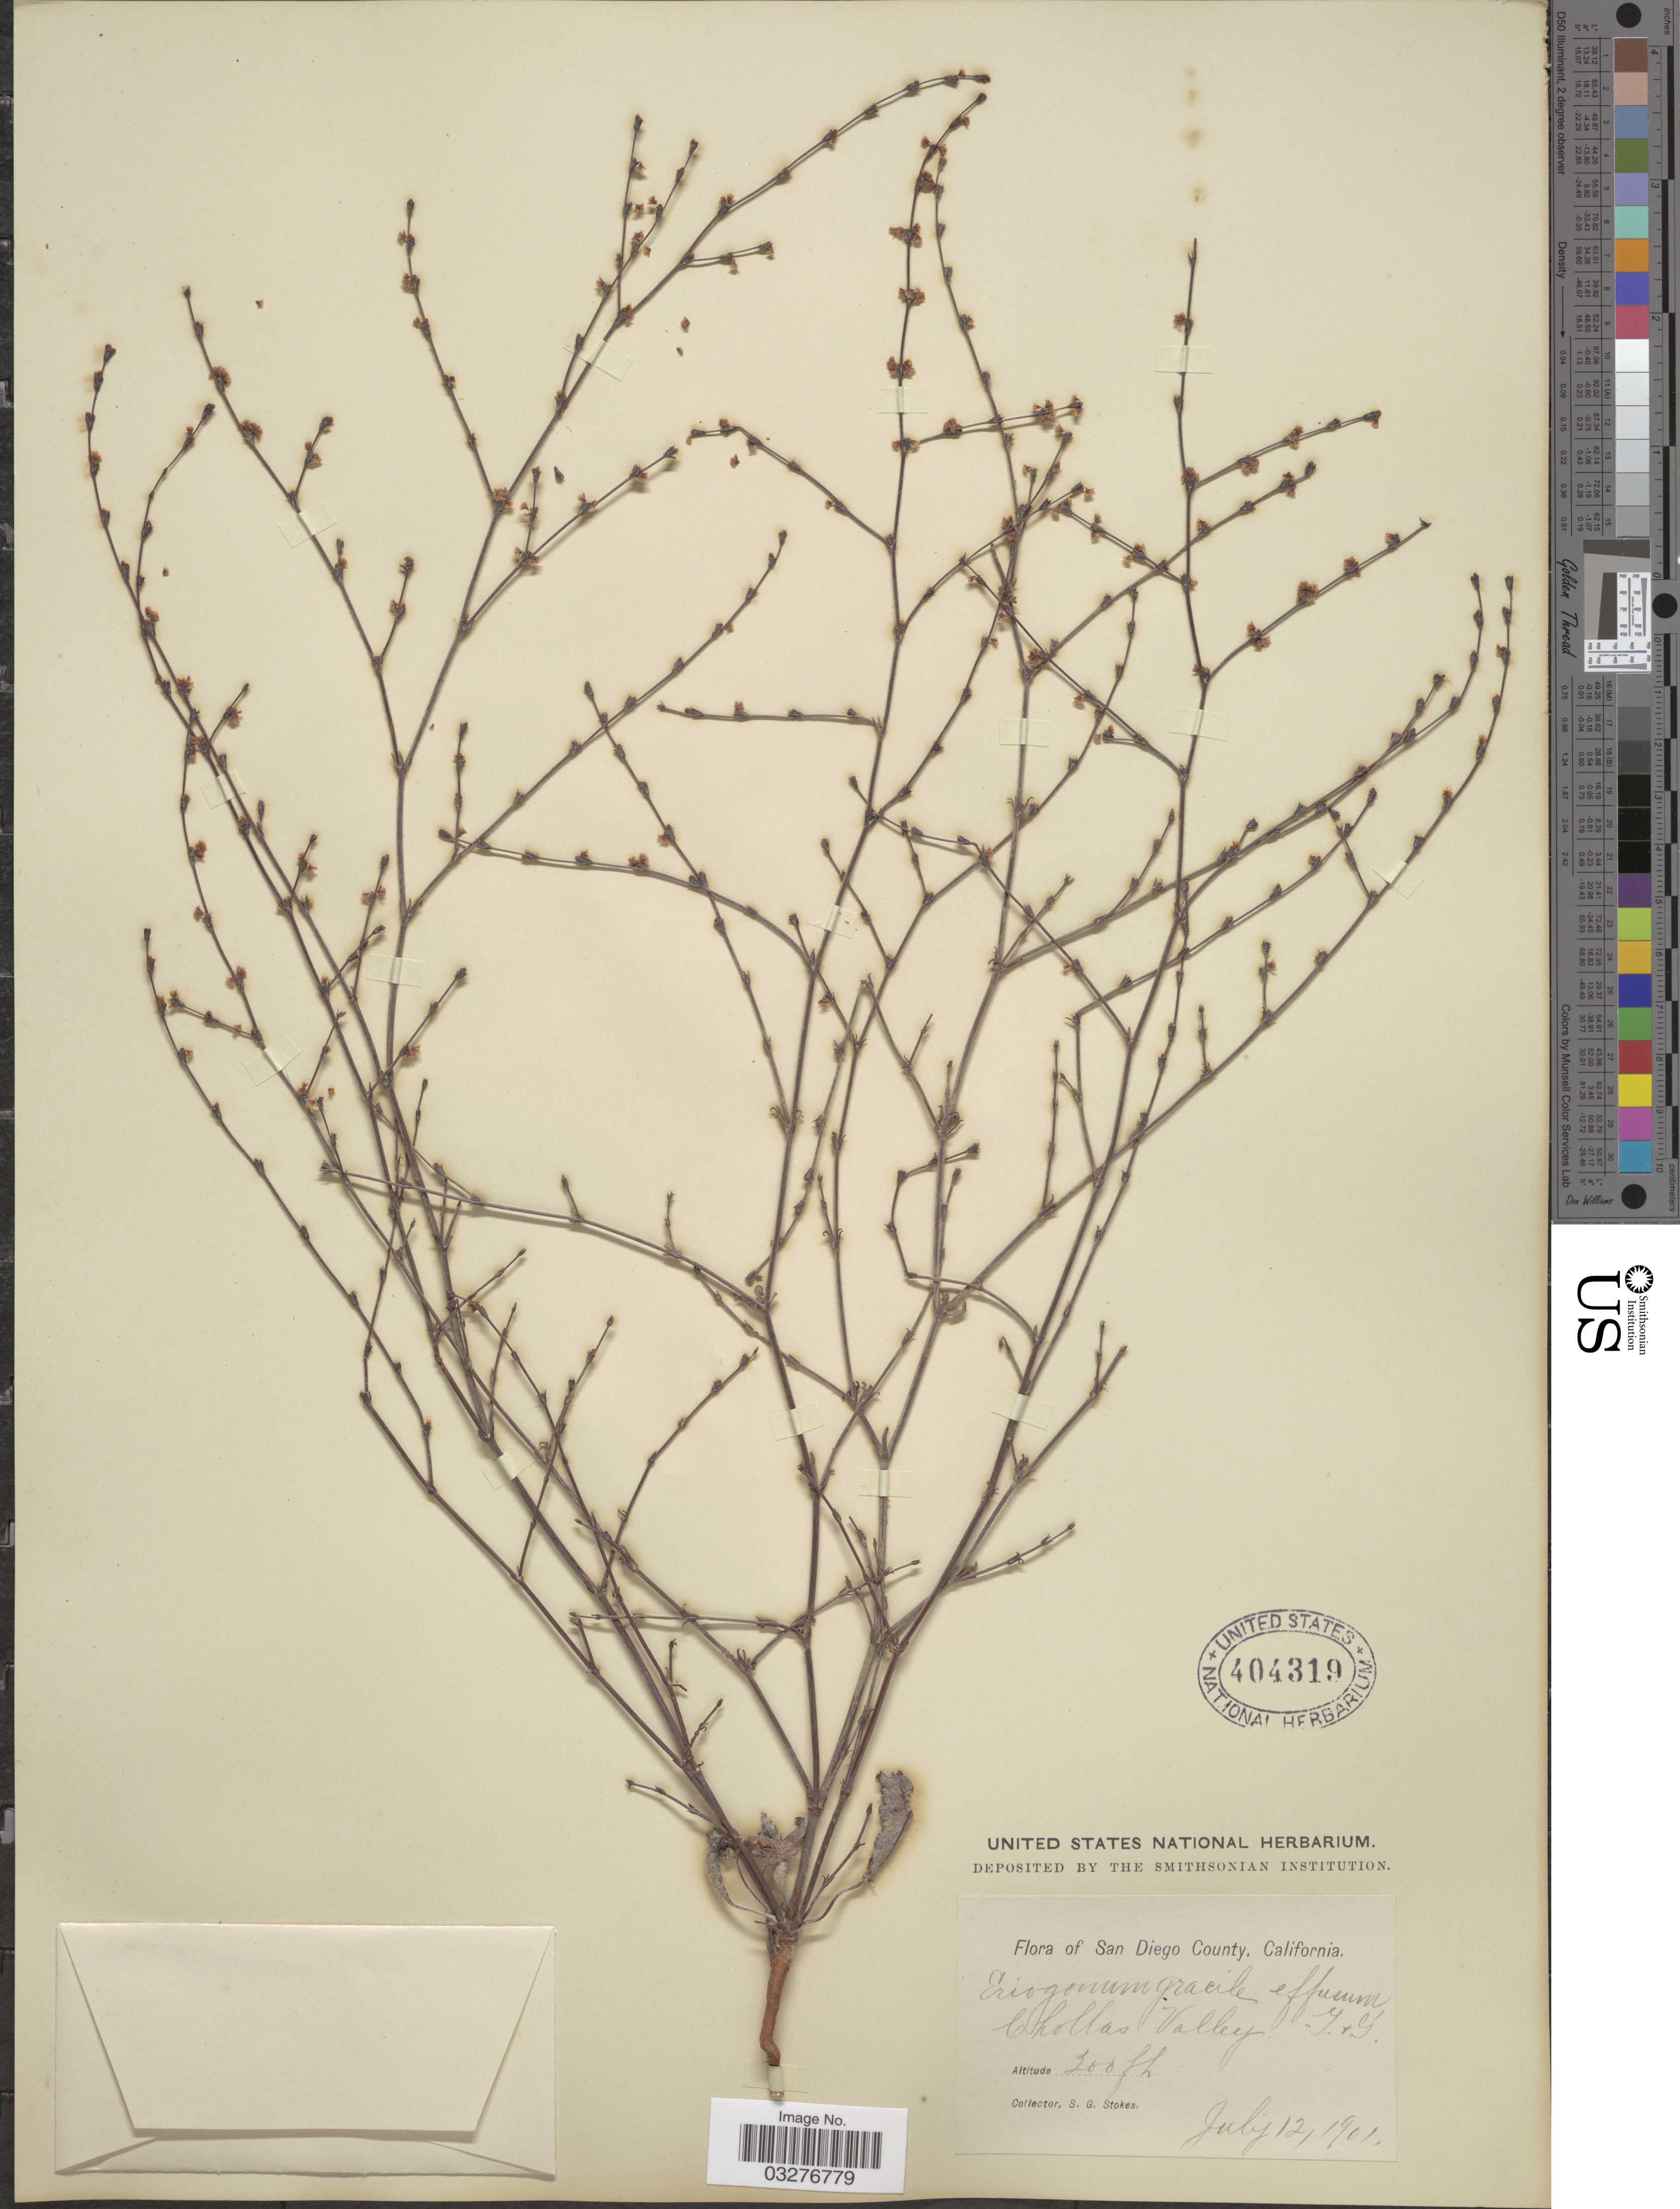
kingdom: Plantae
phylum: Tracheophyta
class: Magnoliopsida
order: Caryophyllales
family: Polygonaceae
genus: Eriogonum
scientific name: Eriogonum gracile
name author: Benth.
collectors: S. G. Stokes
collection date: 1901-07-12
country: United States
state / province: California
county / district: San Diego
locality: San Diego County. Chollas Valley.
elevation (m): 61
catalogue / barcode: US 404319